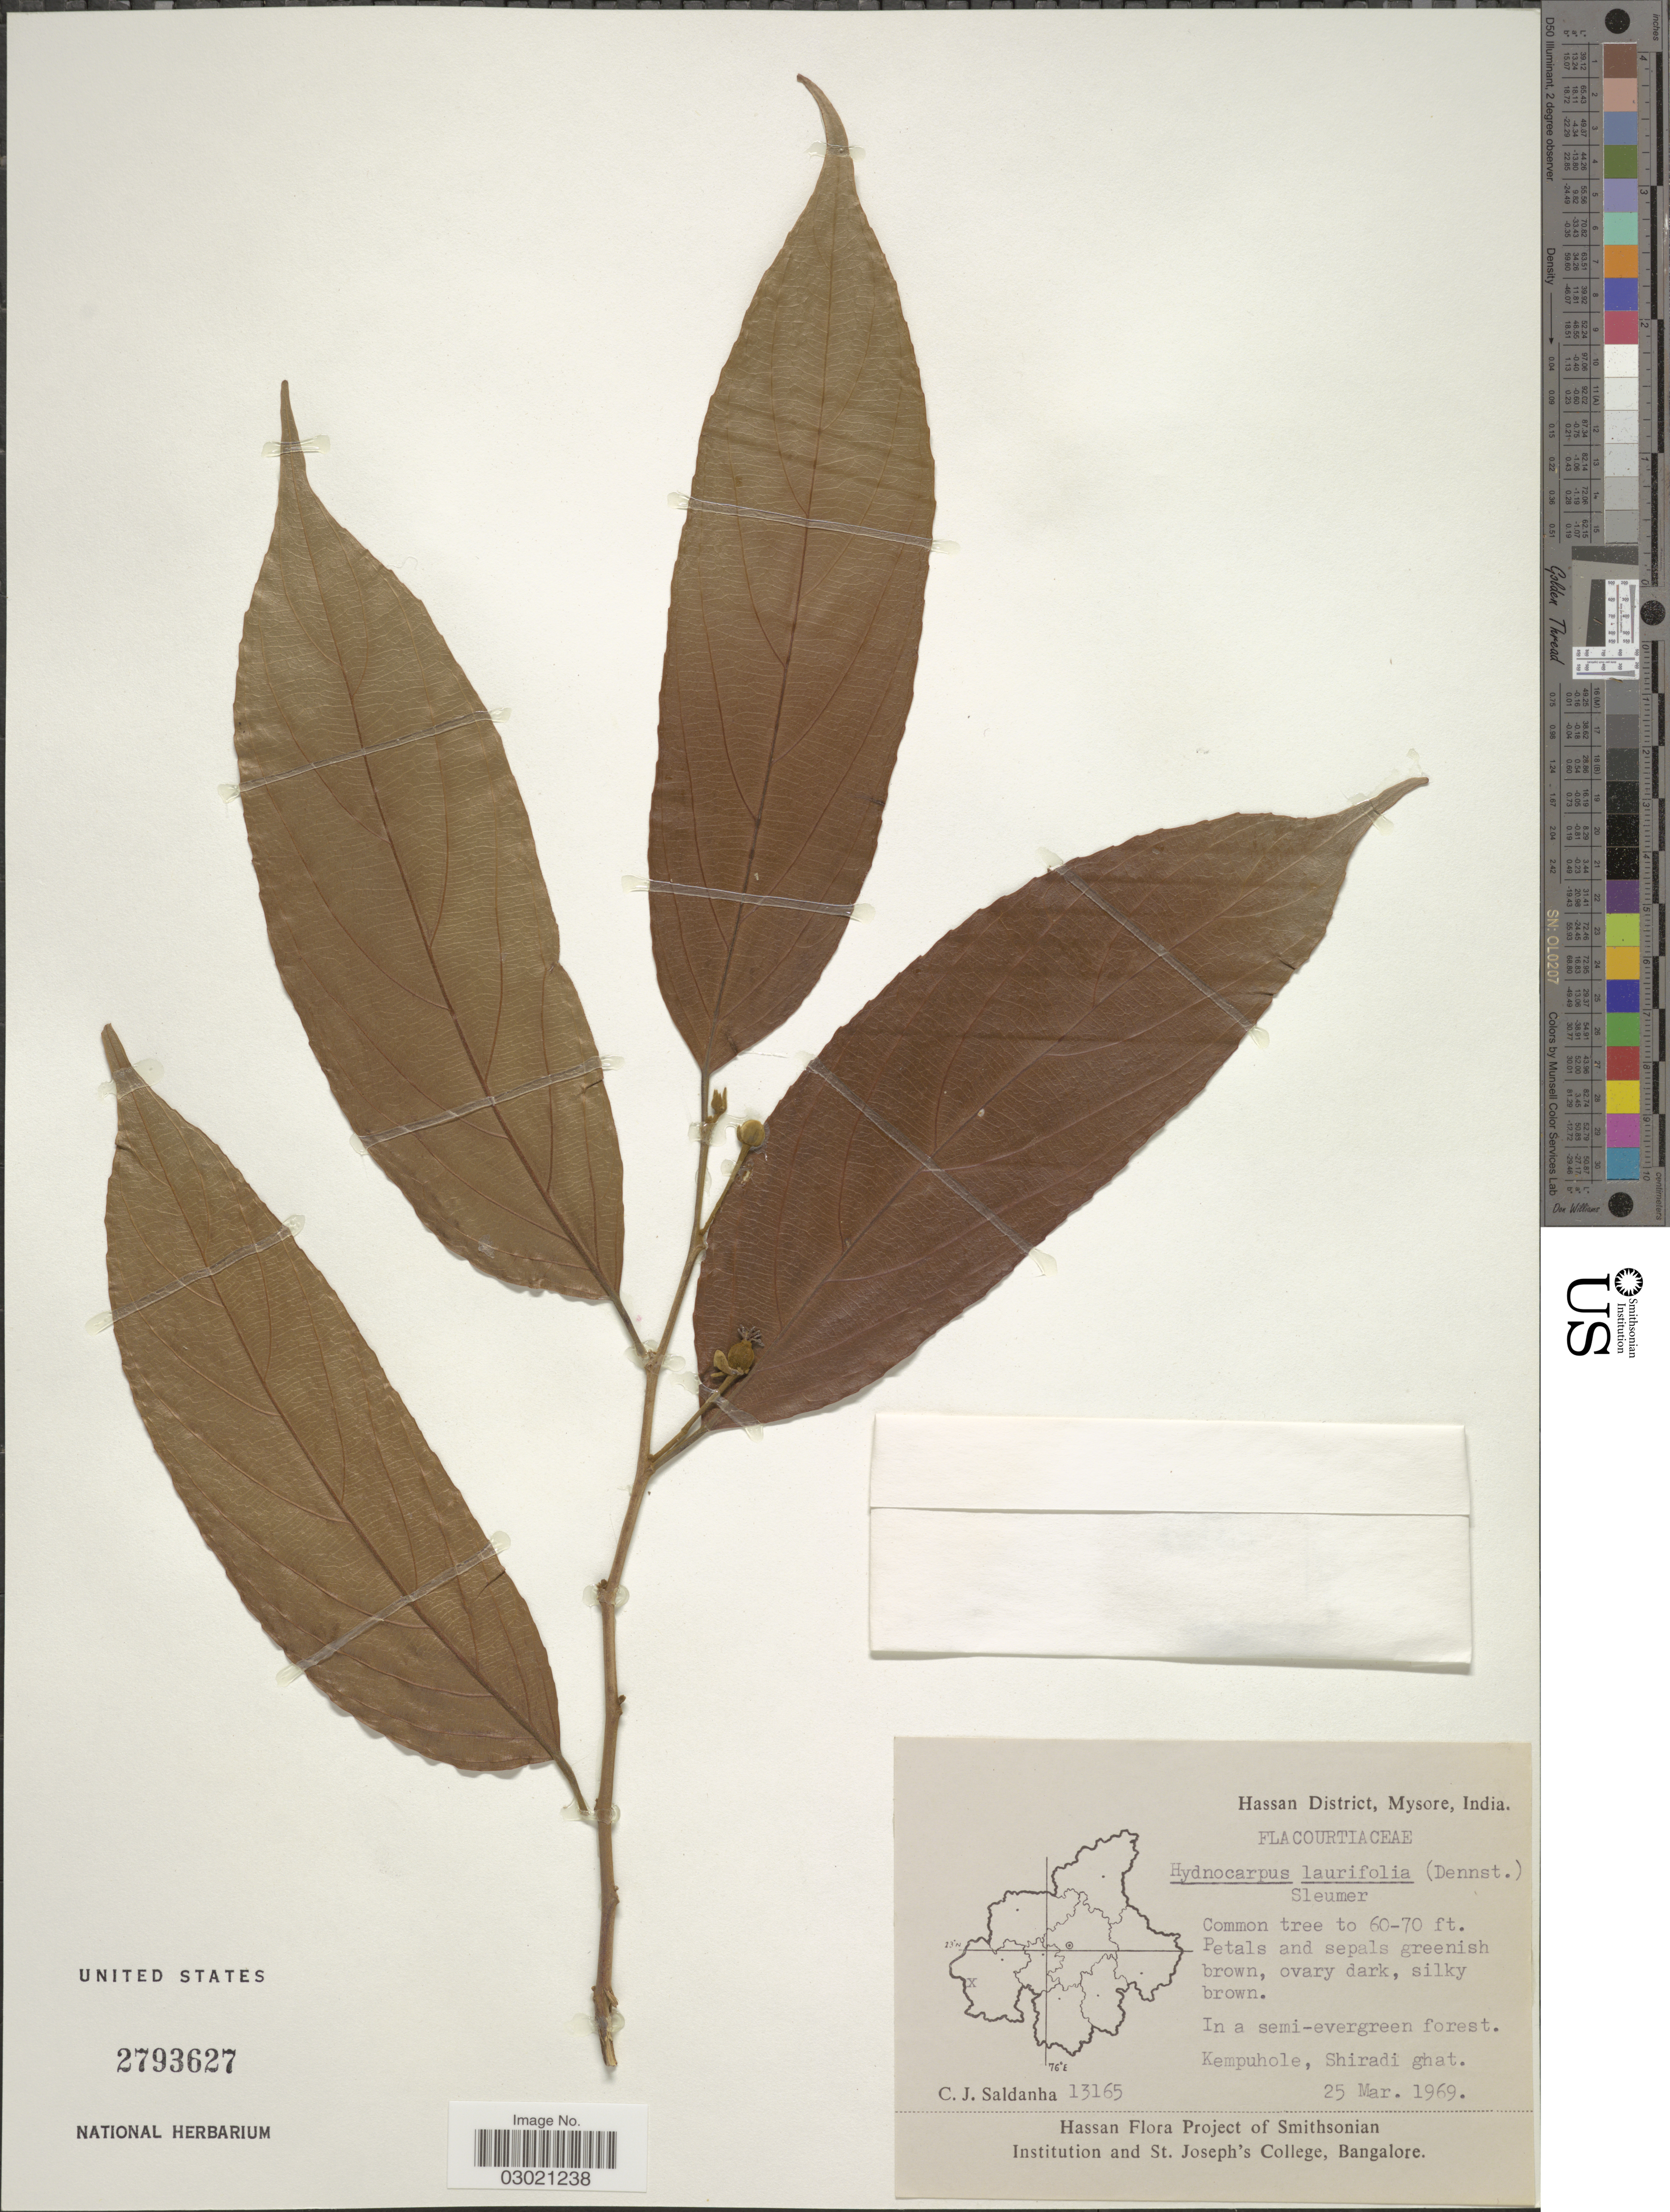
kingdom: Plantae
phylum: Tracheophyta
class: Magnoliopsida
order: Malpighiales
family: Achariaceae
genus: Hydnocarpus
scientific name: Hydnocarpus wightianus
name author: Blume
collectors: C. J. Saldanha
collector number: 13165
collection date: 1969-03-25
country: India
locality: Hassan District, Mysore, Kempuhole, Shiradi ghat.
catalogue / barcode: US 2793627